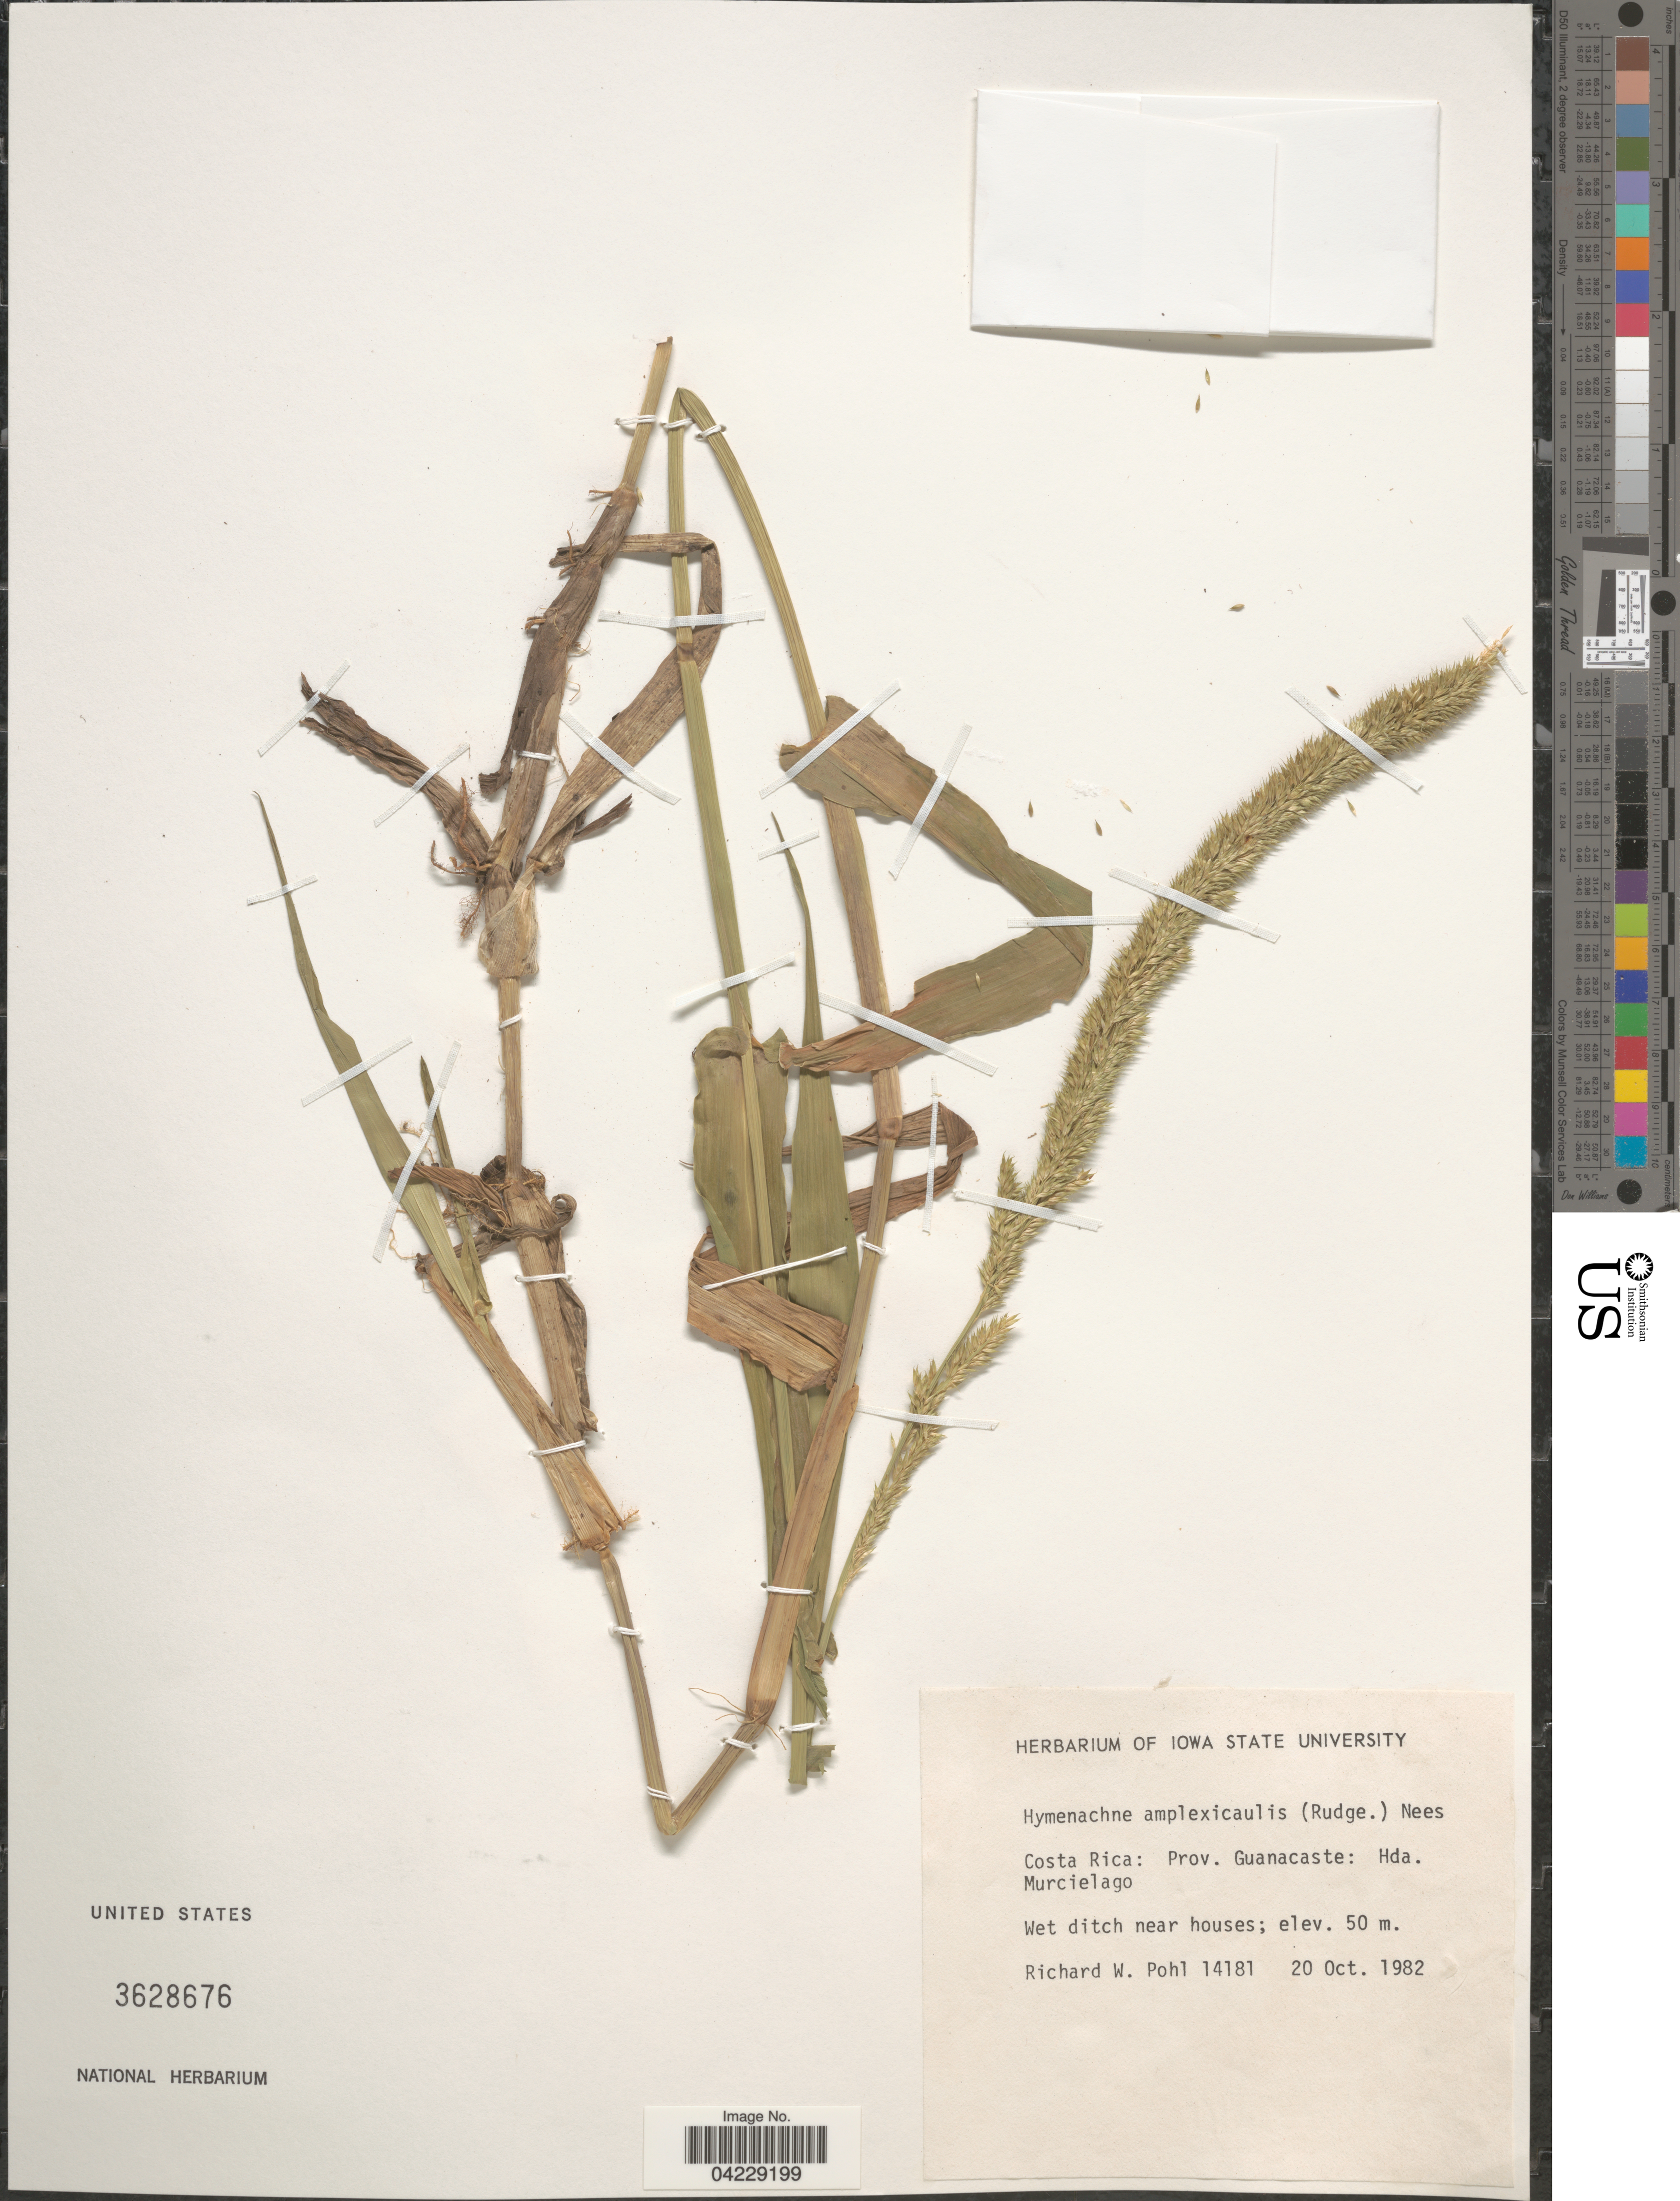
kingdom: Plantae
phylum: Tracheophyta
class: Liliopsida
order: Poales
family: Poaceae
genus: Hymenachne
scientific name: Hymenachne amplexicaulis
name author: (Rudge) Nees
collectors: R. W. Pohl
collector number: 14181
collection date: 1982-10-20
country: Costa Rica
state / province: Guanacaste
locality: Hda. Murcielago.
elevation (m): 50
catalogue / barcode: US 3628676